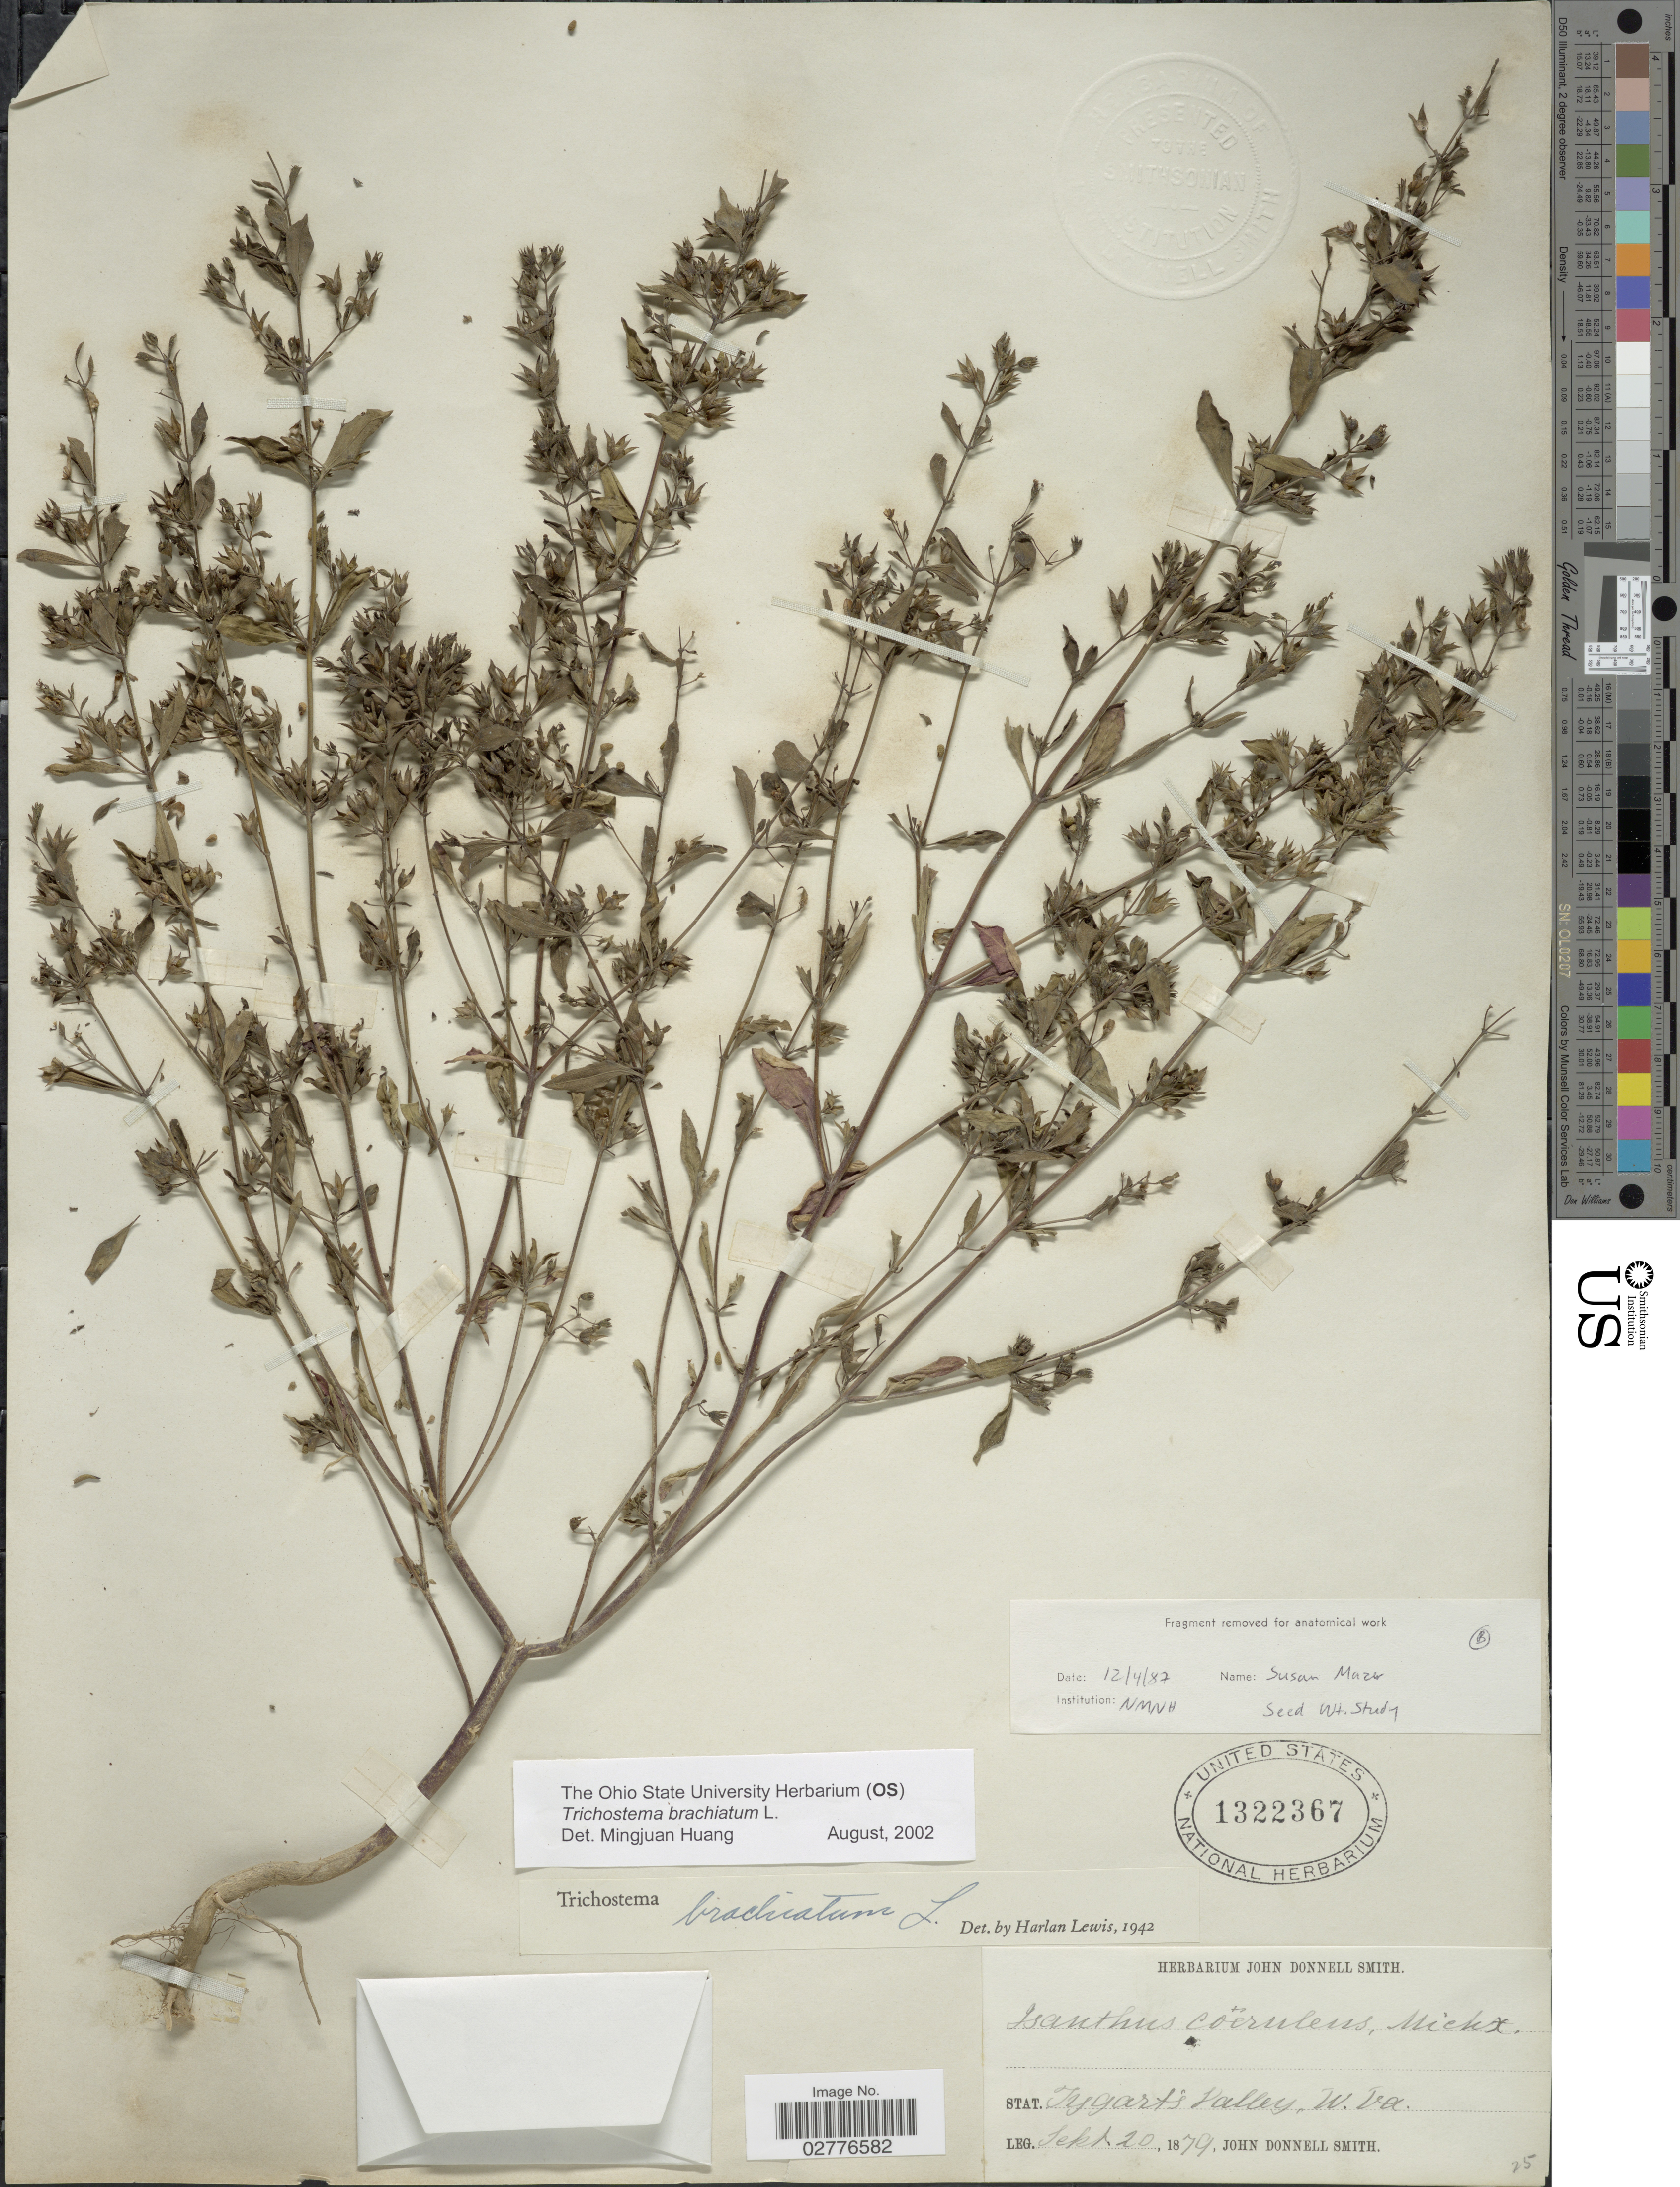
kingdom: Plantae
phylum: Tracheophyta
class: Magnoliopsida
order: Lamiales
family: Lamiaceae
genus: Trichostema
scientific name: Trichostema brachiatum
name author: L.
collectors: J. Donnell Smith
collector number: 25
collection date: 1879-02-20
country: United States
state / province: West Virginia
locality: Stat. Tygart's Valley, W. Va.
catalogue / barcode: US 1322367